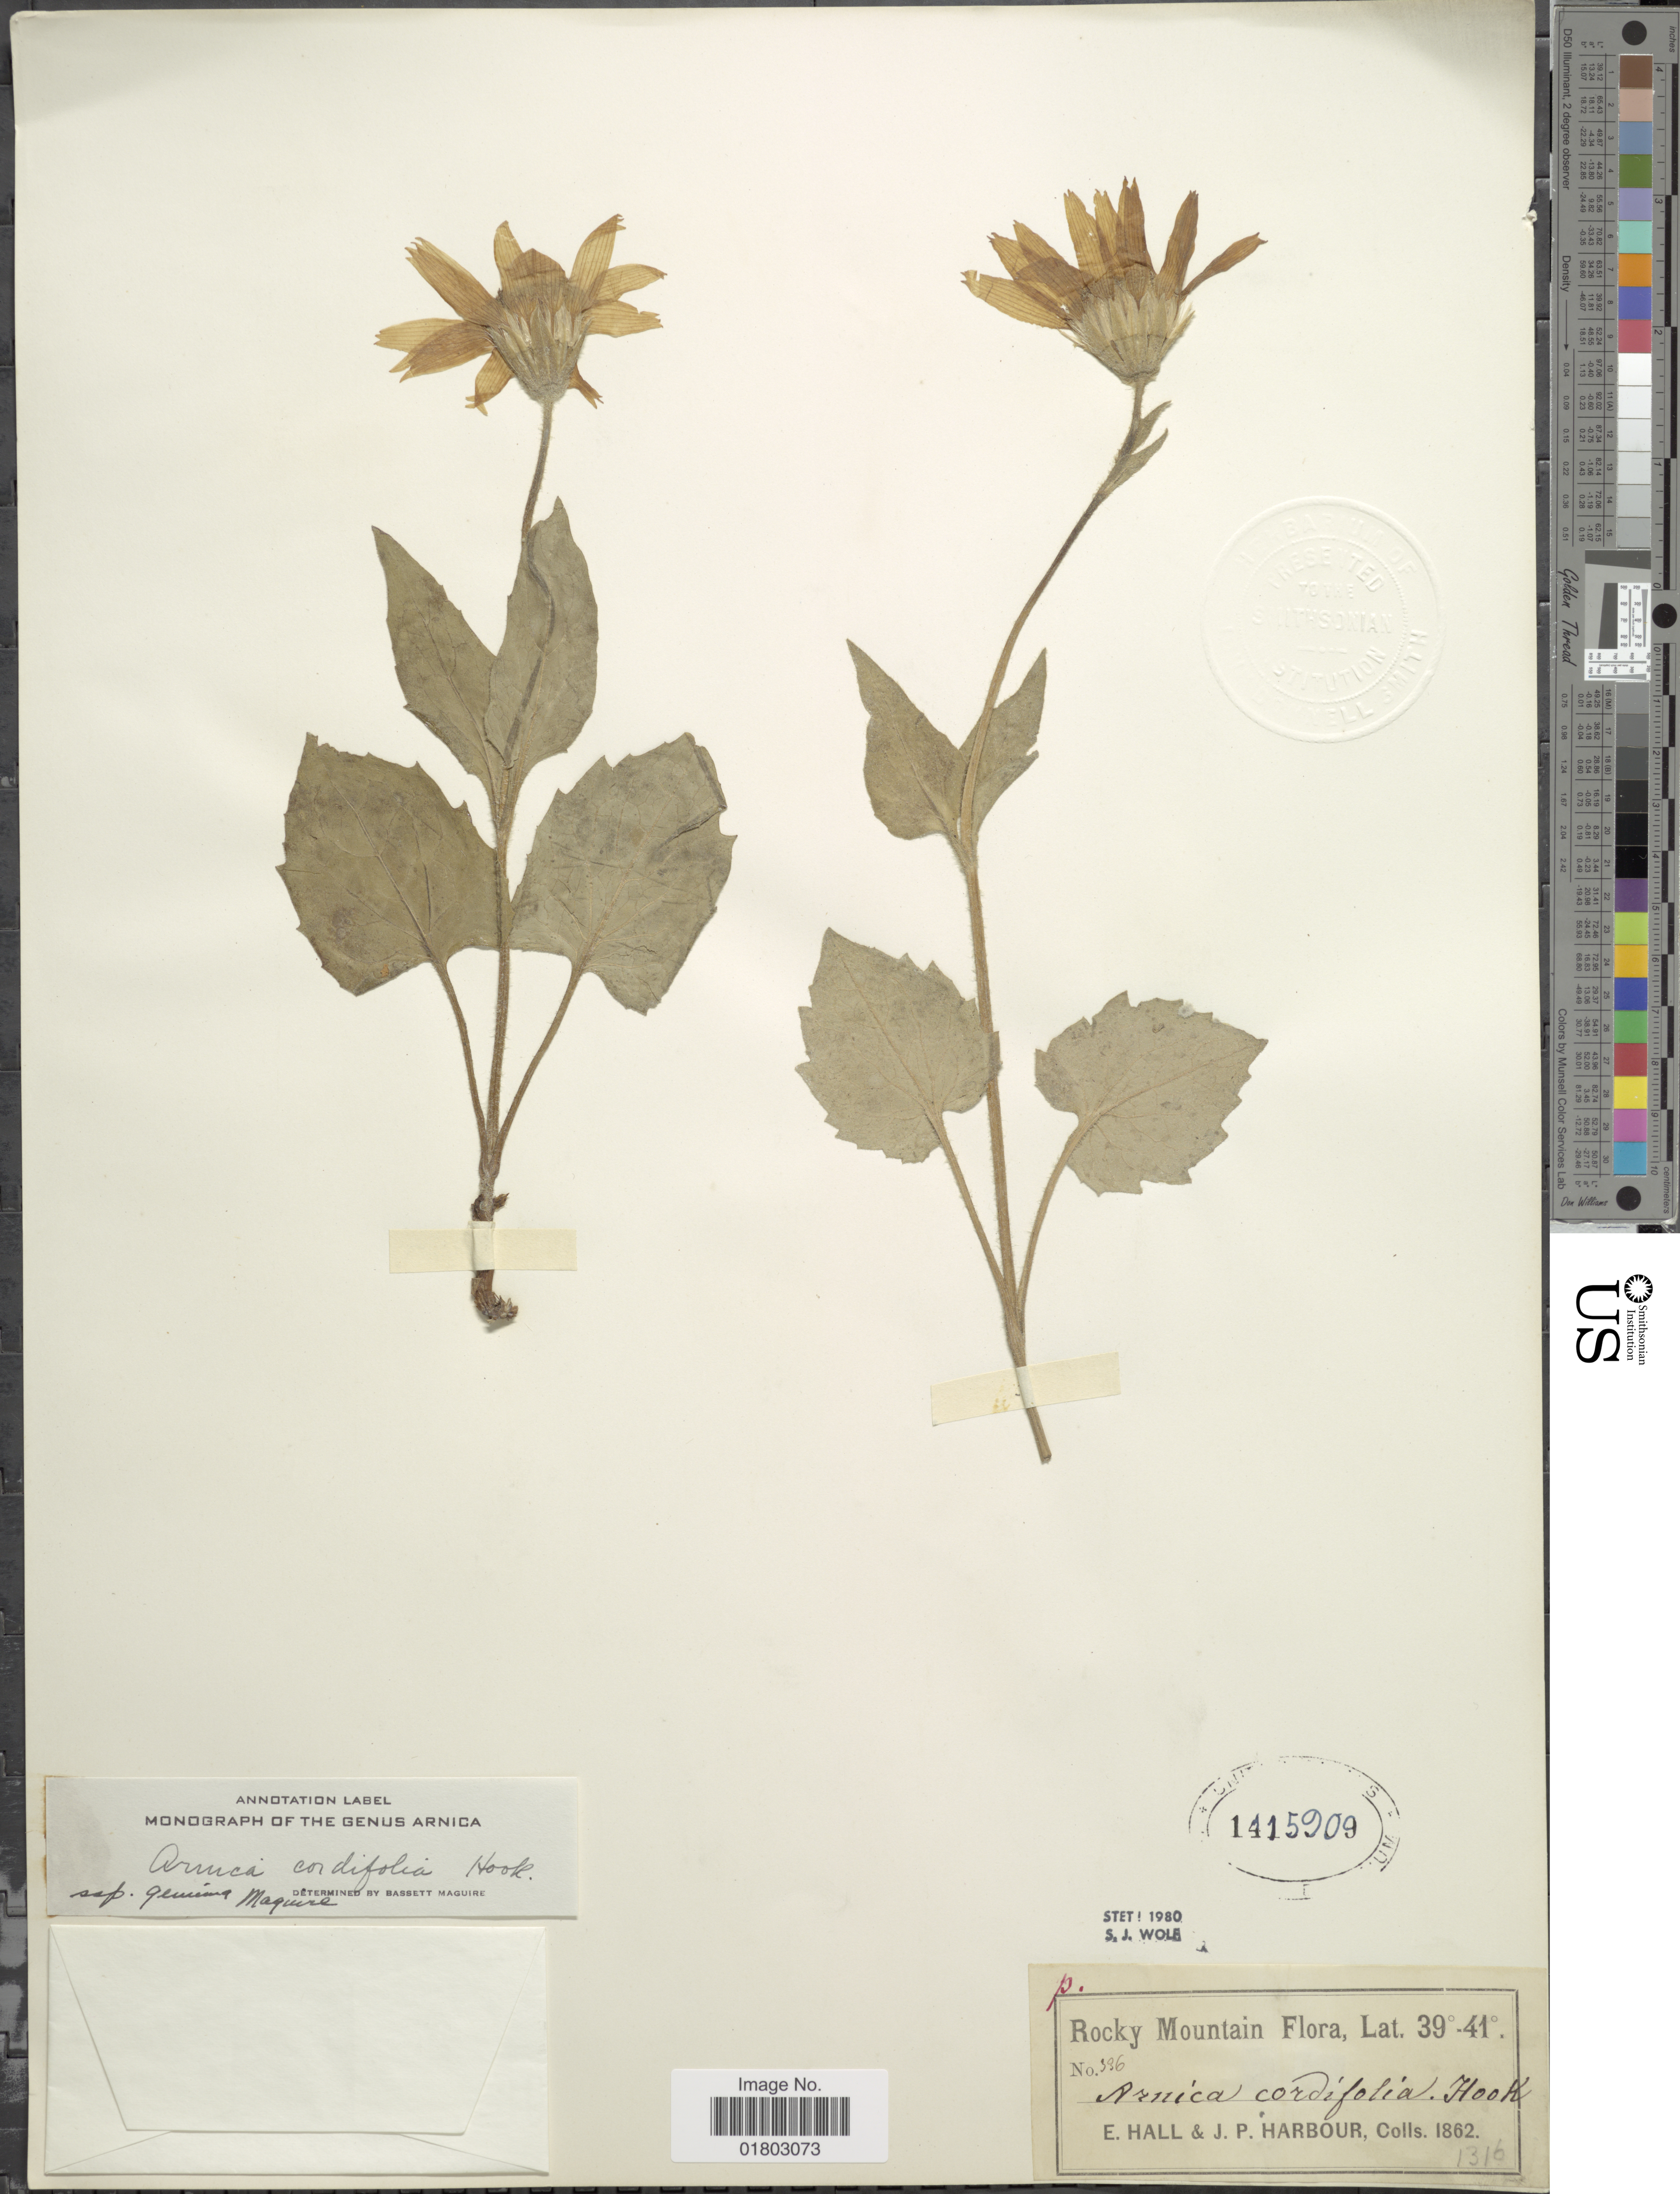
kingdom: Plantae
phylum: Tracheophyta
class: Magnoliopsida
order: Asterales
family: Asteraceae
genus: Arnica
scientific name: Arnica cordifolia subsp. genuina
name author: Maguire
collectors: E. Hall & J. Harbour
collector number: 336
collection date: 1862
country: United States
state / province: Colorado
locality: Rocky Mtns.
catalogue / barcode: US 1415909